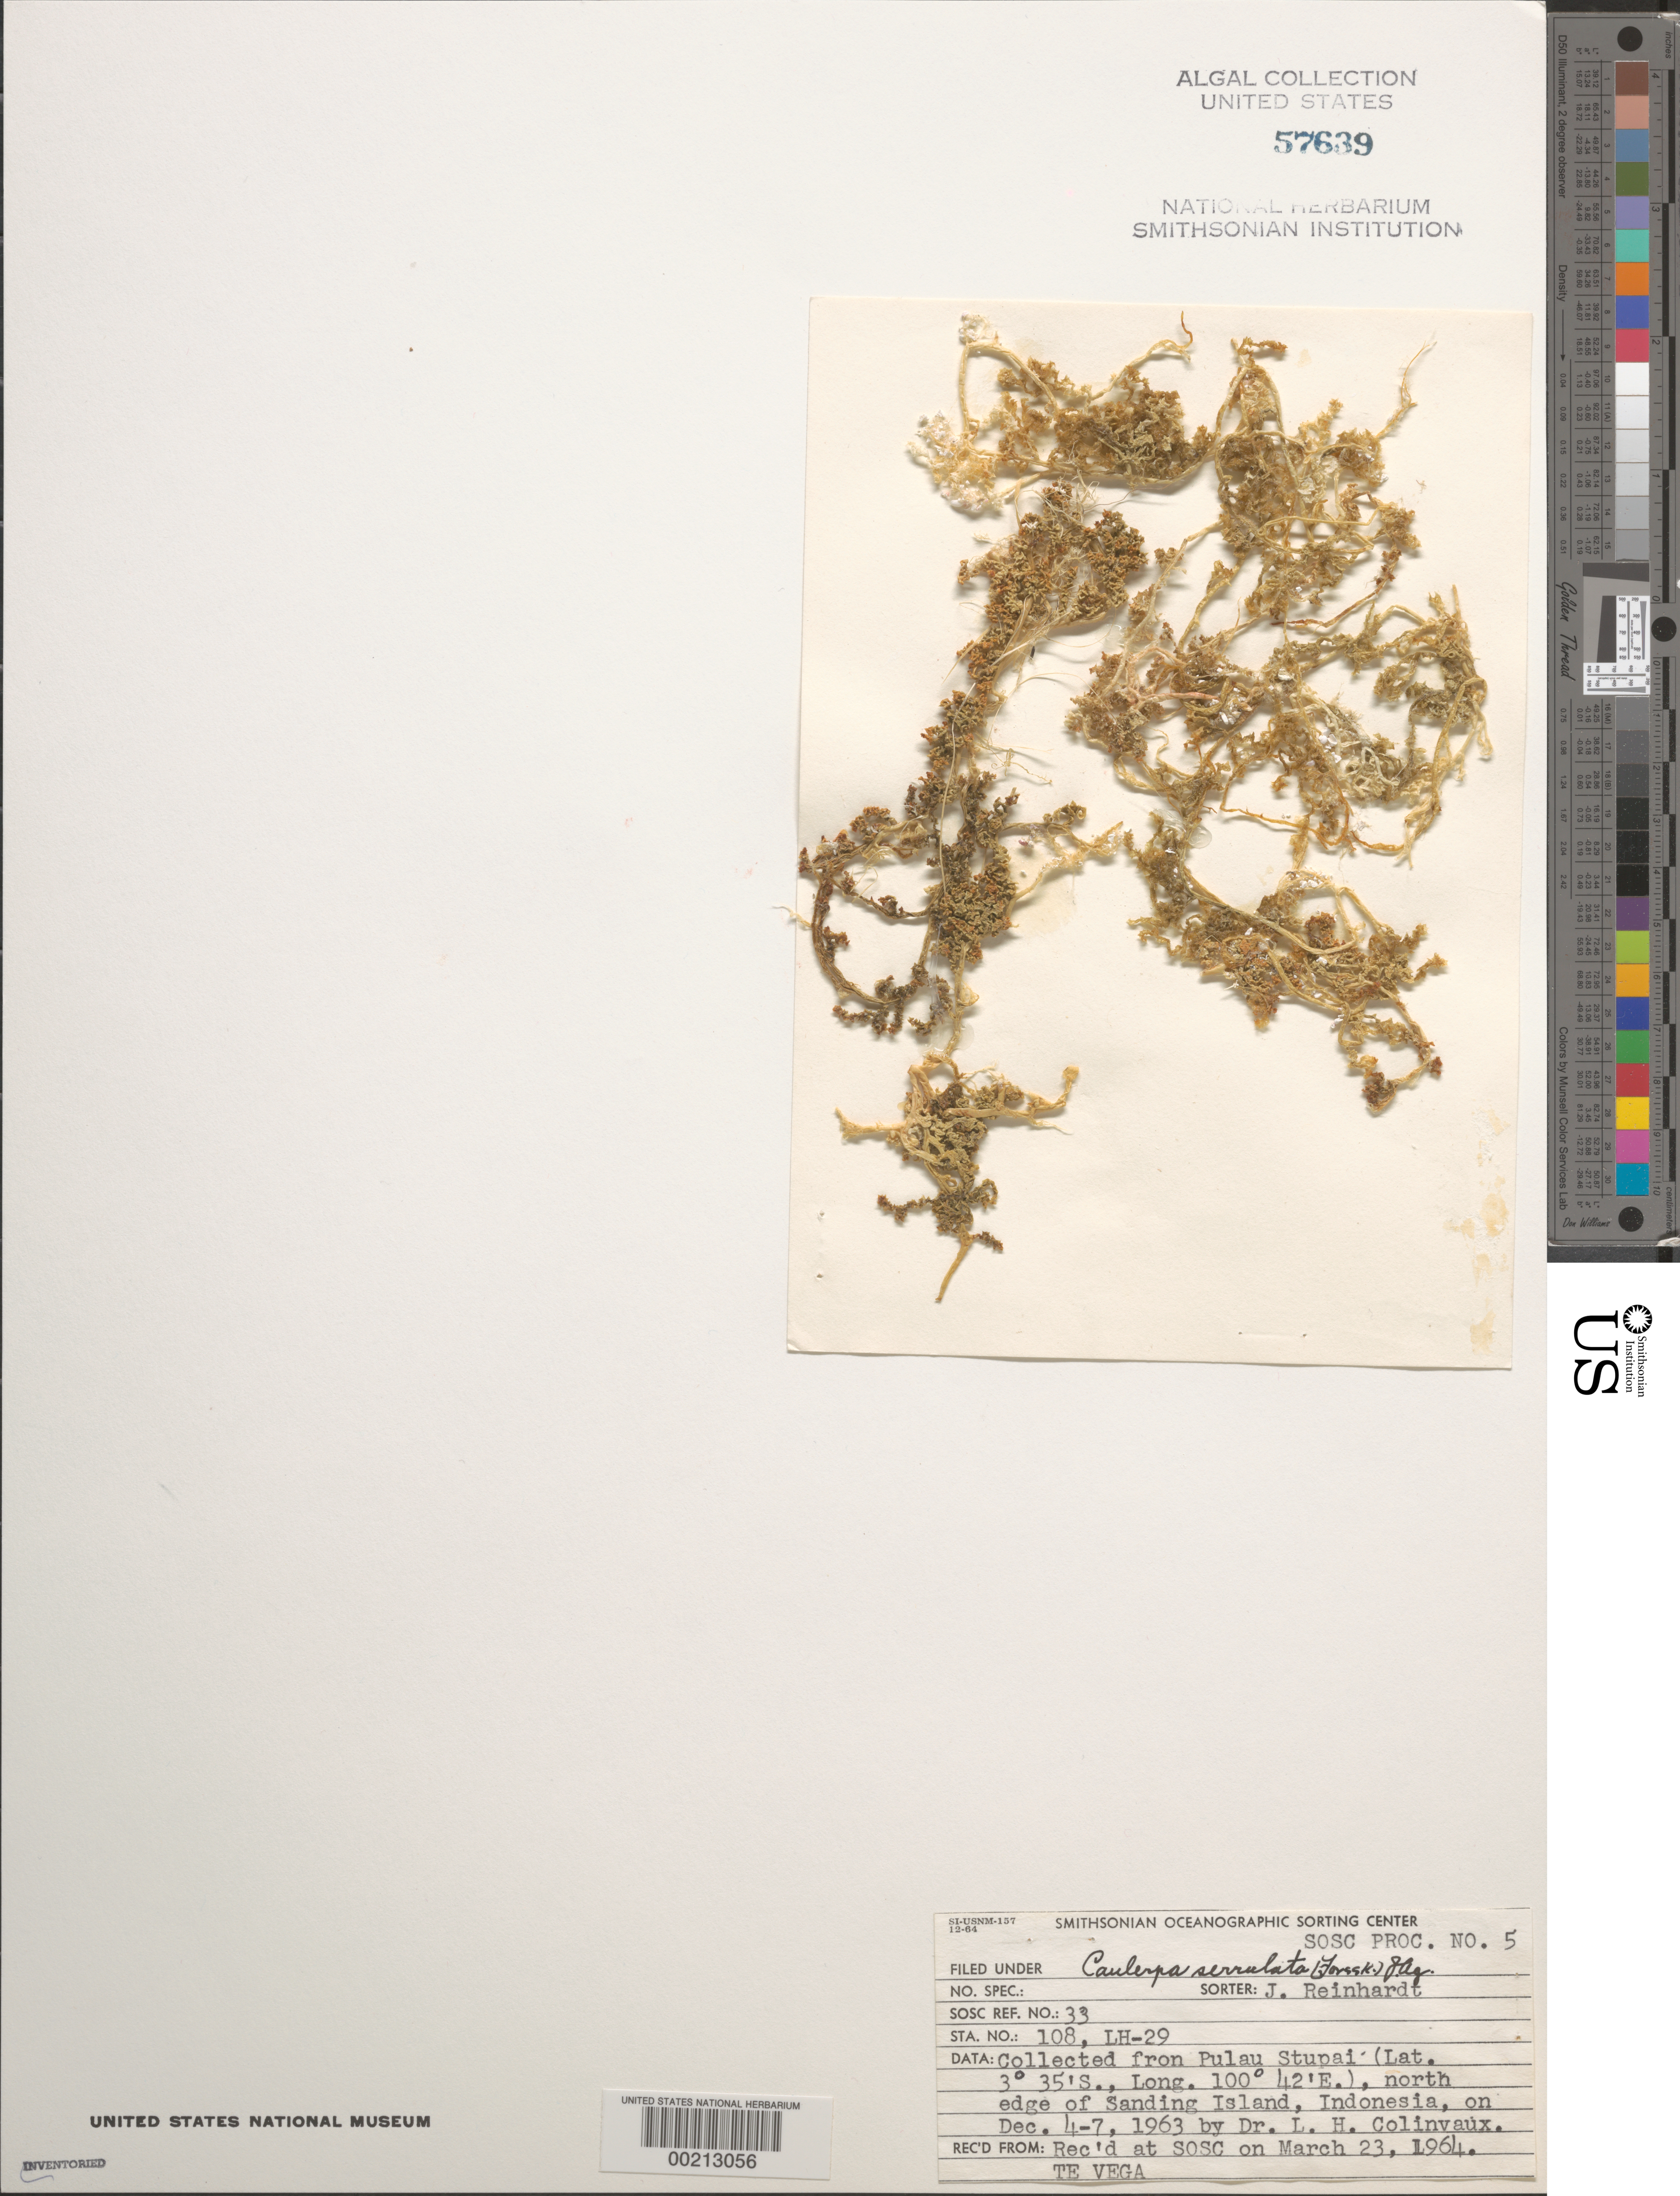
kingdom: Plantae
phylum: Chlorophyta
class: Ulvophyceae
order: Bryopsidales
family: Caulerpaceae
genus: Caulerpa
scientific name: Caulerpa serrulata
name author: (Forssk.) J. Agardh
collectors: L. Hillis-Colinvaux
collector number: LH-29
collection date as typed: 04 Dec 1963 to 07 Dec 1963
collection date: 1963-12-04/1963-12-07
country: Indonesia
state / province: Sumatra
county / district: Sumatera Barat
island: Pulau Stupai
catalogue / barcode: US 57639